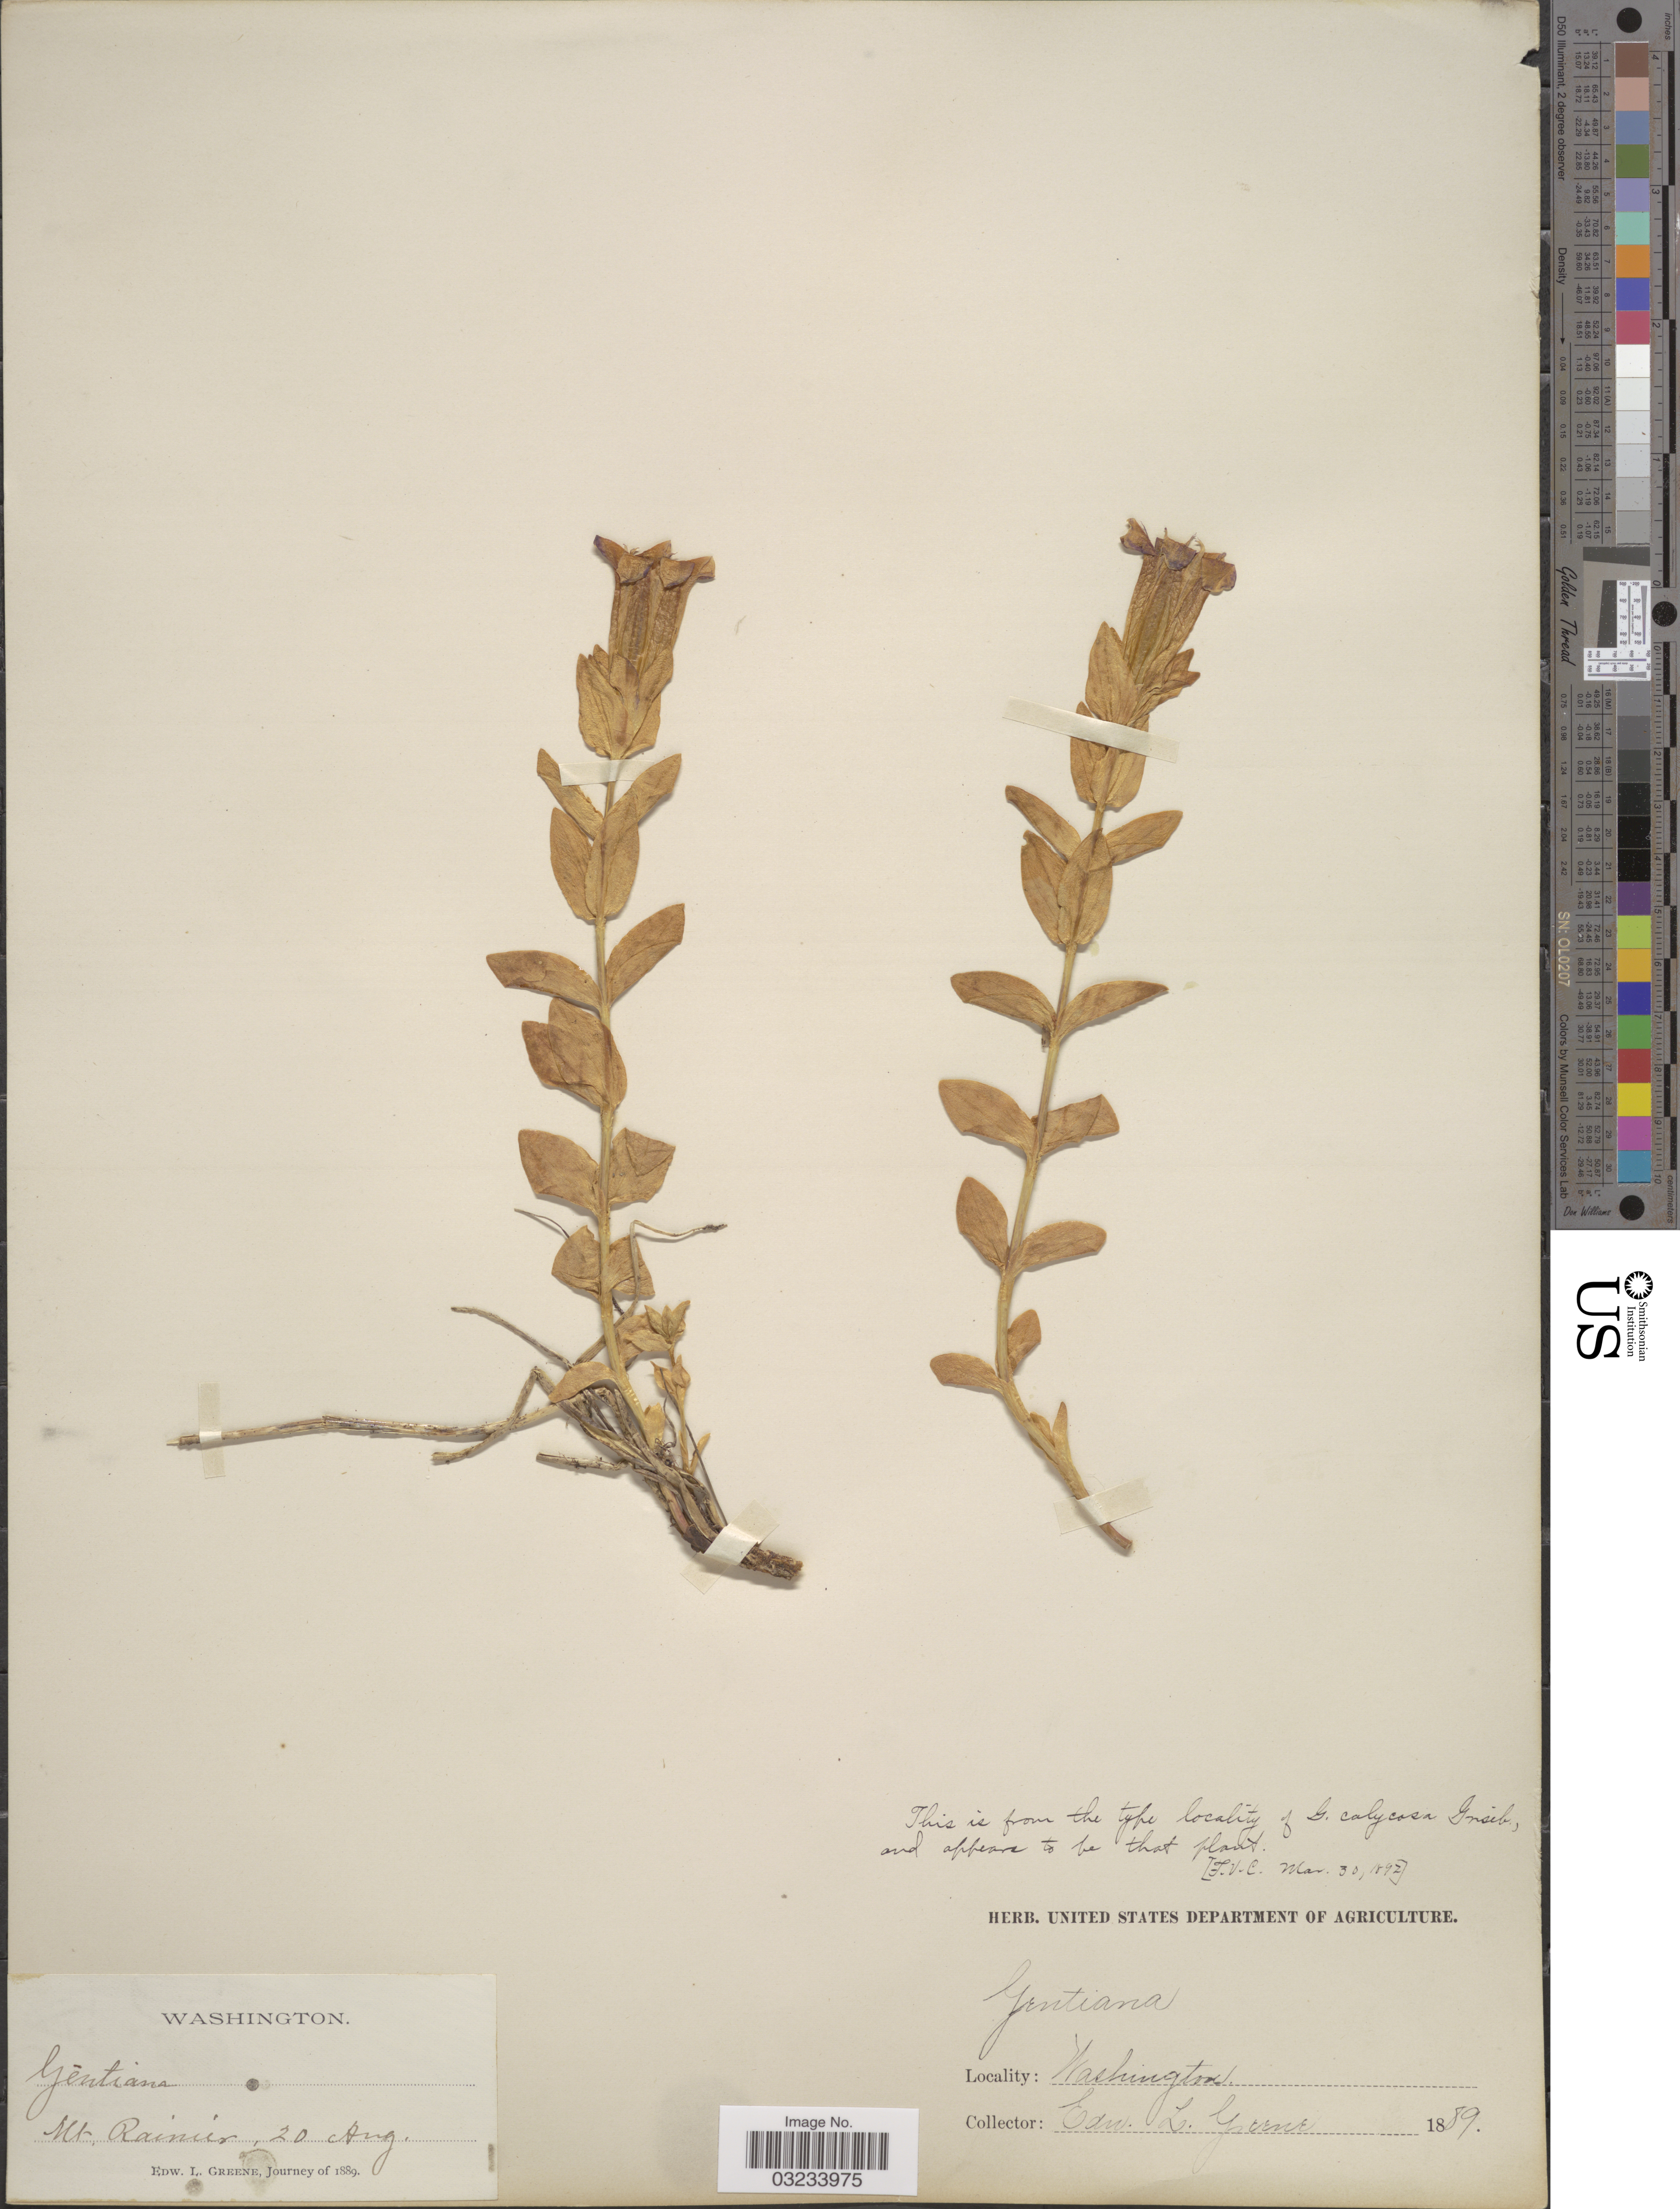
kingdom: Plantae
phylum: Tracheophyta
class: Magnoliopsida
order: Gentianales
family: Gentianaceae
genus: Gentiana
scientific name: Gentiana calycosa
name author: Griseb.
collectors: E. L. Greene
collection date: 1889-08-20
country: United States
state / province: Washington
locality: Mt. Rainier.